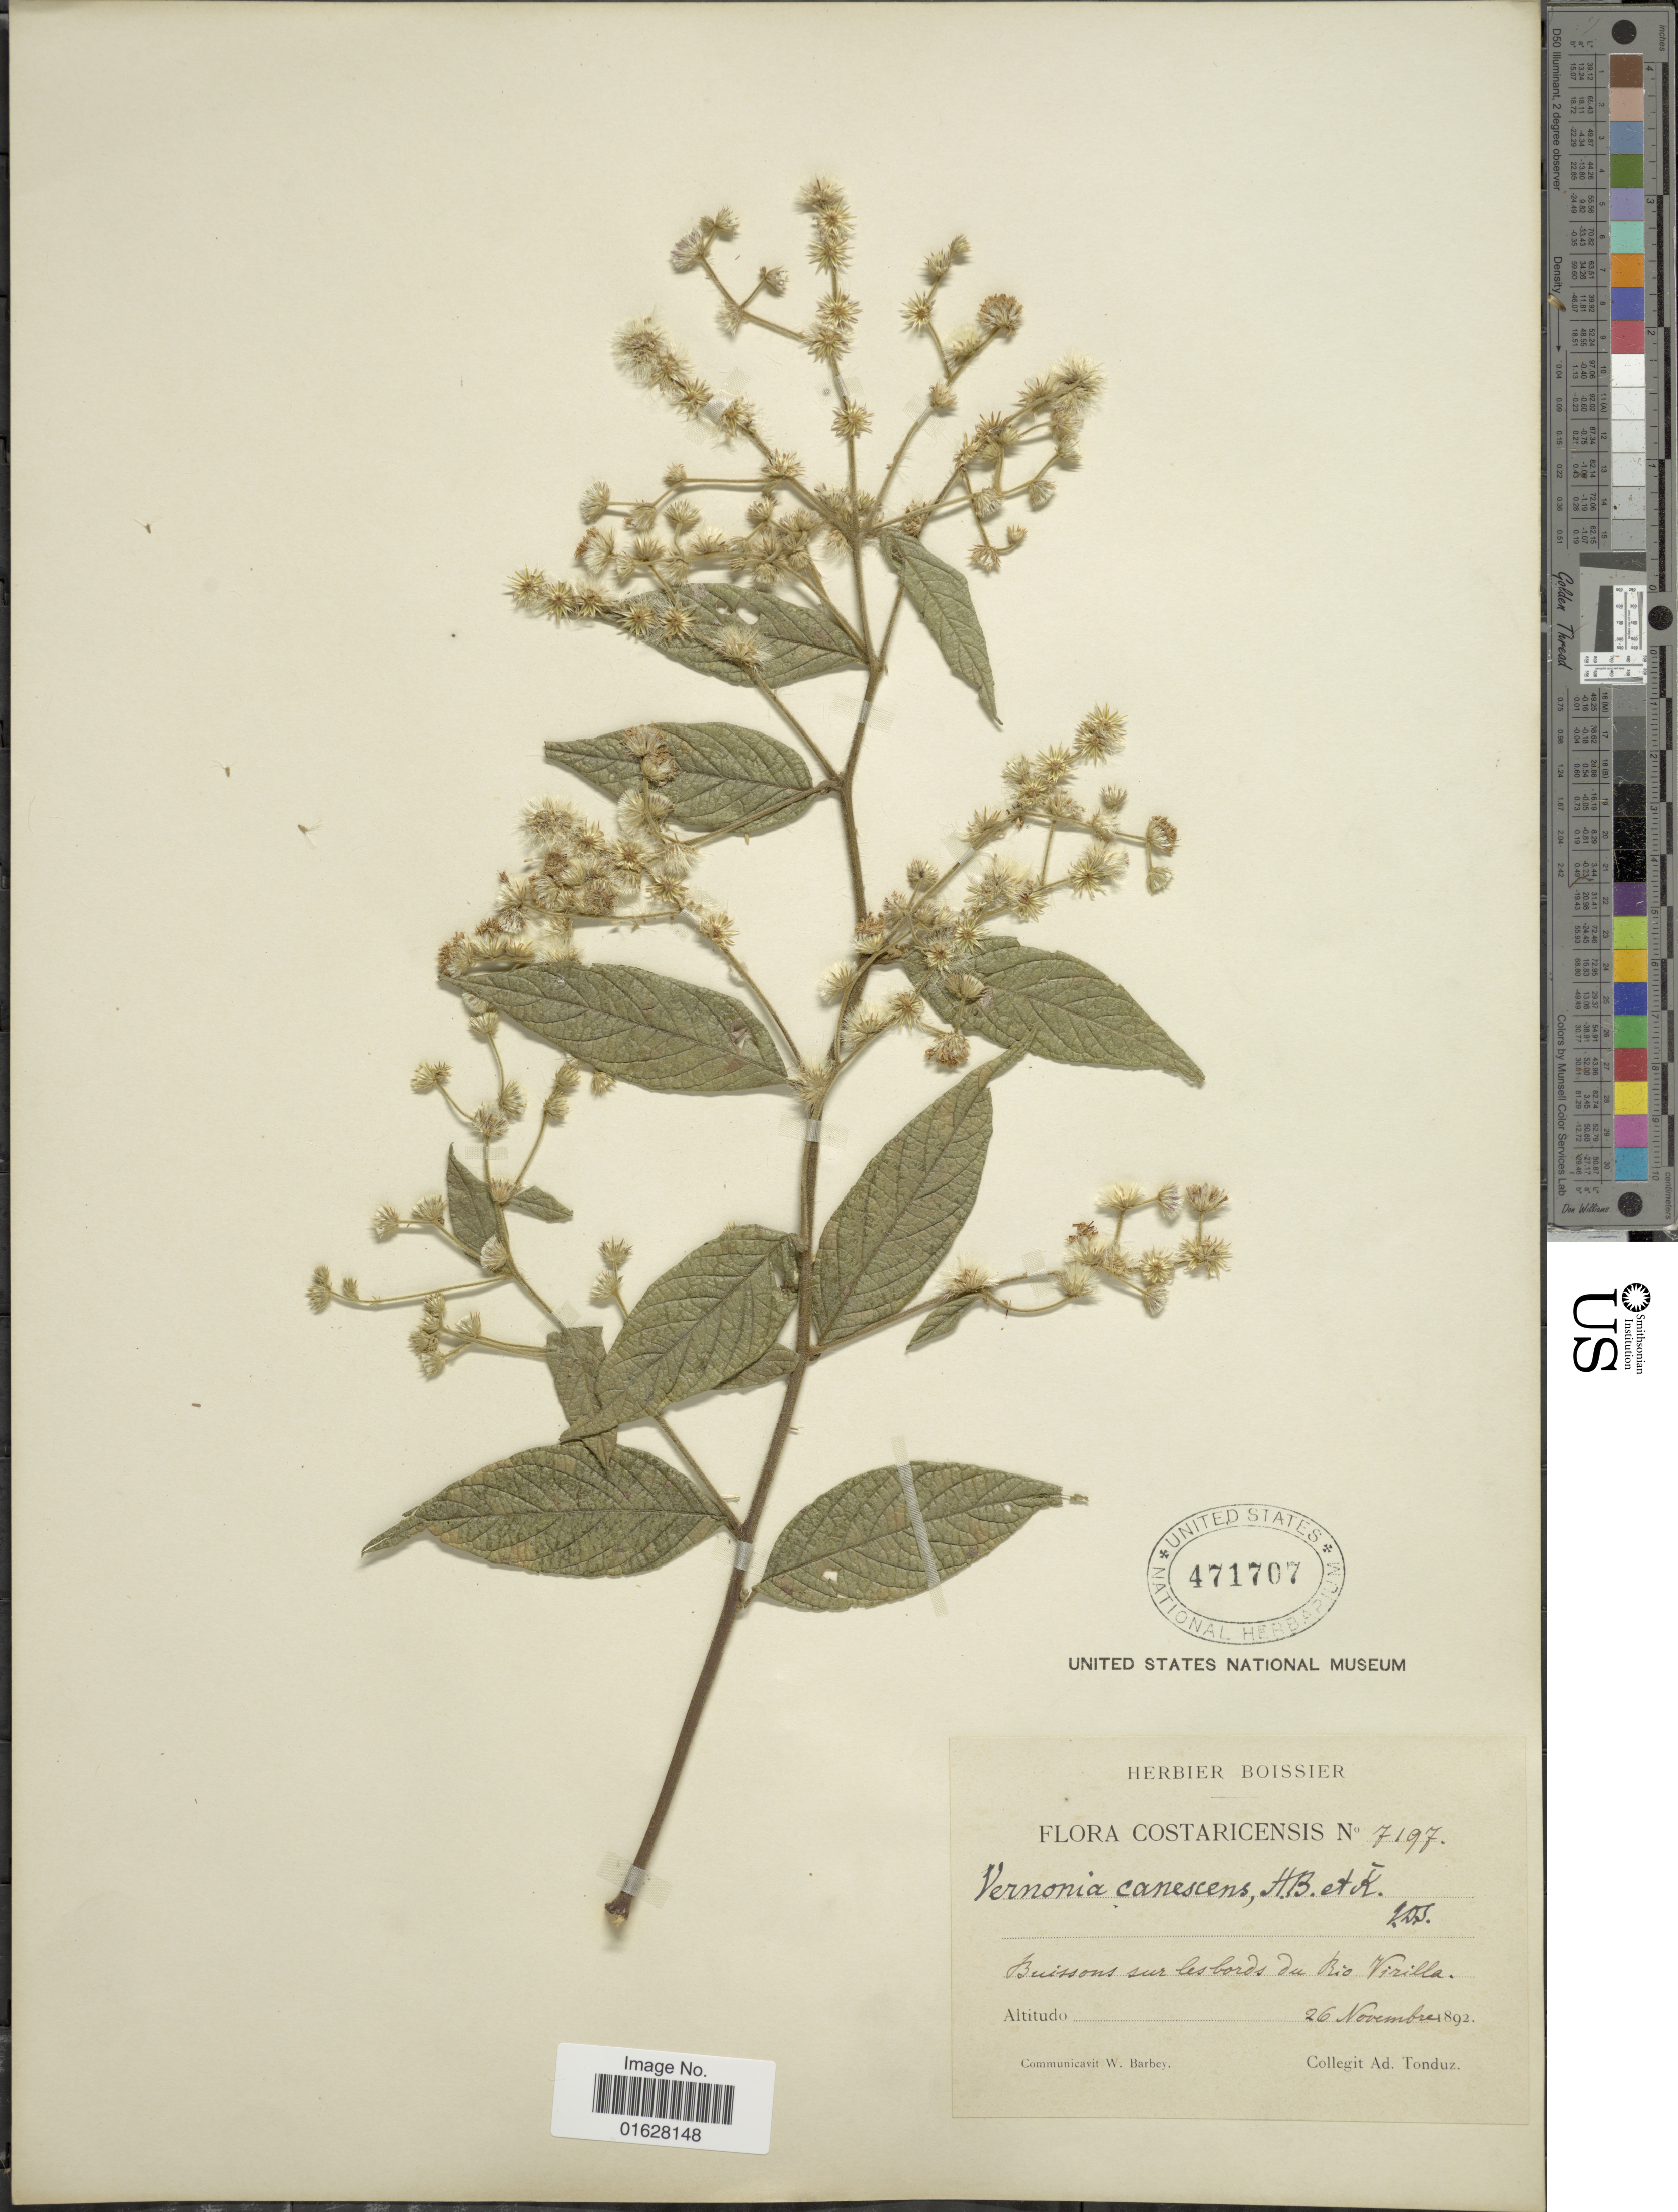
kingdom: Plantae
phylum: Tracheophyta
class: Magnoliopsida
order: Asterales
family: Asteraceae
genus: Lepidaploa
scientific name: Lepidaploa canescens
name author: (Kunth) H. Rob.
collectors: A. Tonduz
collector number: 7197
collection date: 1892-11-26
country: Costa Rica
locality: Costaricensis, Buissons sur les bords du Rio Virilla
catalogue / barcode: US 471707